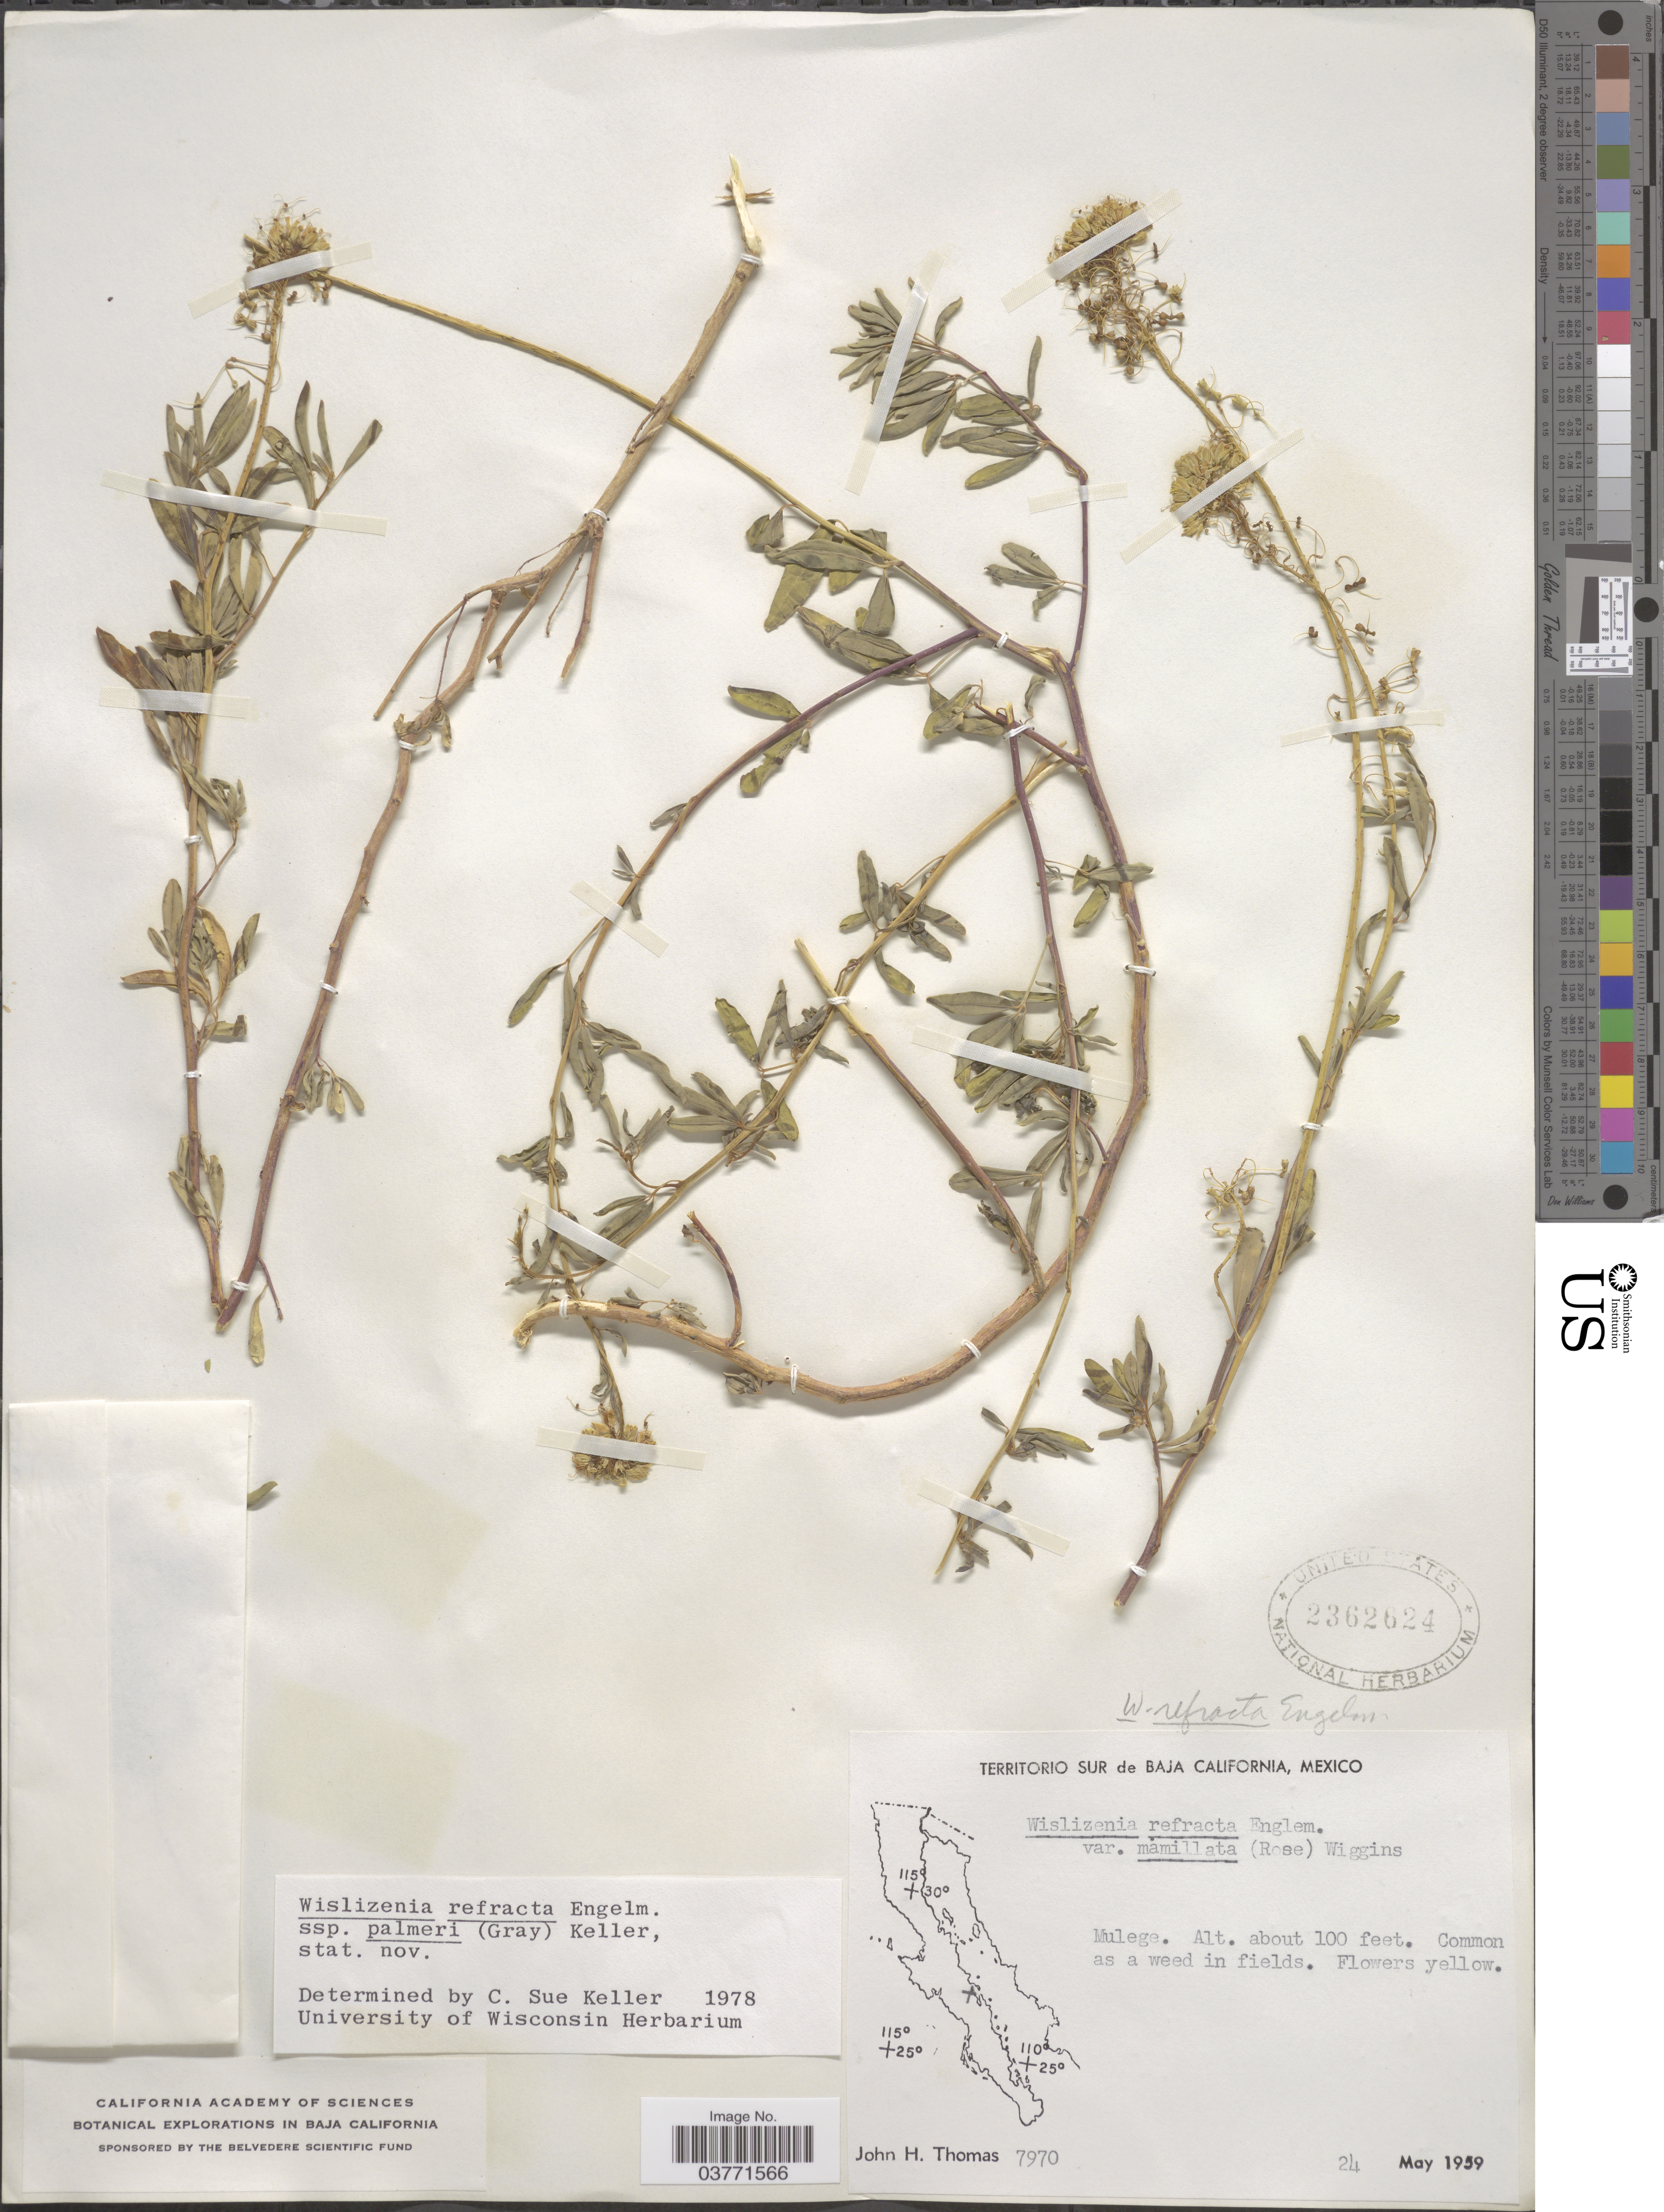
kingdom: Plantae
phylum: Tracheophyta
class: Magnoliopsida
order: Brassicales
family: Cleomaceae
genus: Cleomella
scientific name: Cleomella palmeri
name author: (A. Gray) J.C. Hall & Roalson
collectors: J. H. Thomas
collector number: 7970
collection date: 1959-05-24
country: Mexico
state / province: Baja California Sur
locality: Mulege.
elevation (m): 30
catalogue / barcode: US 2362624